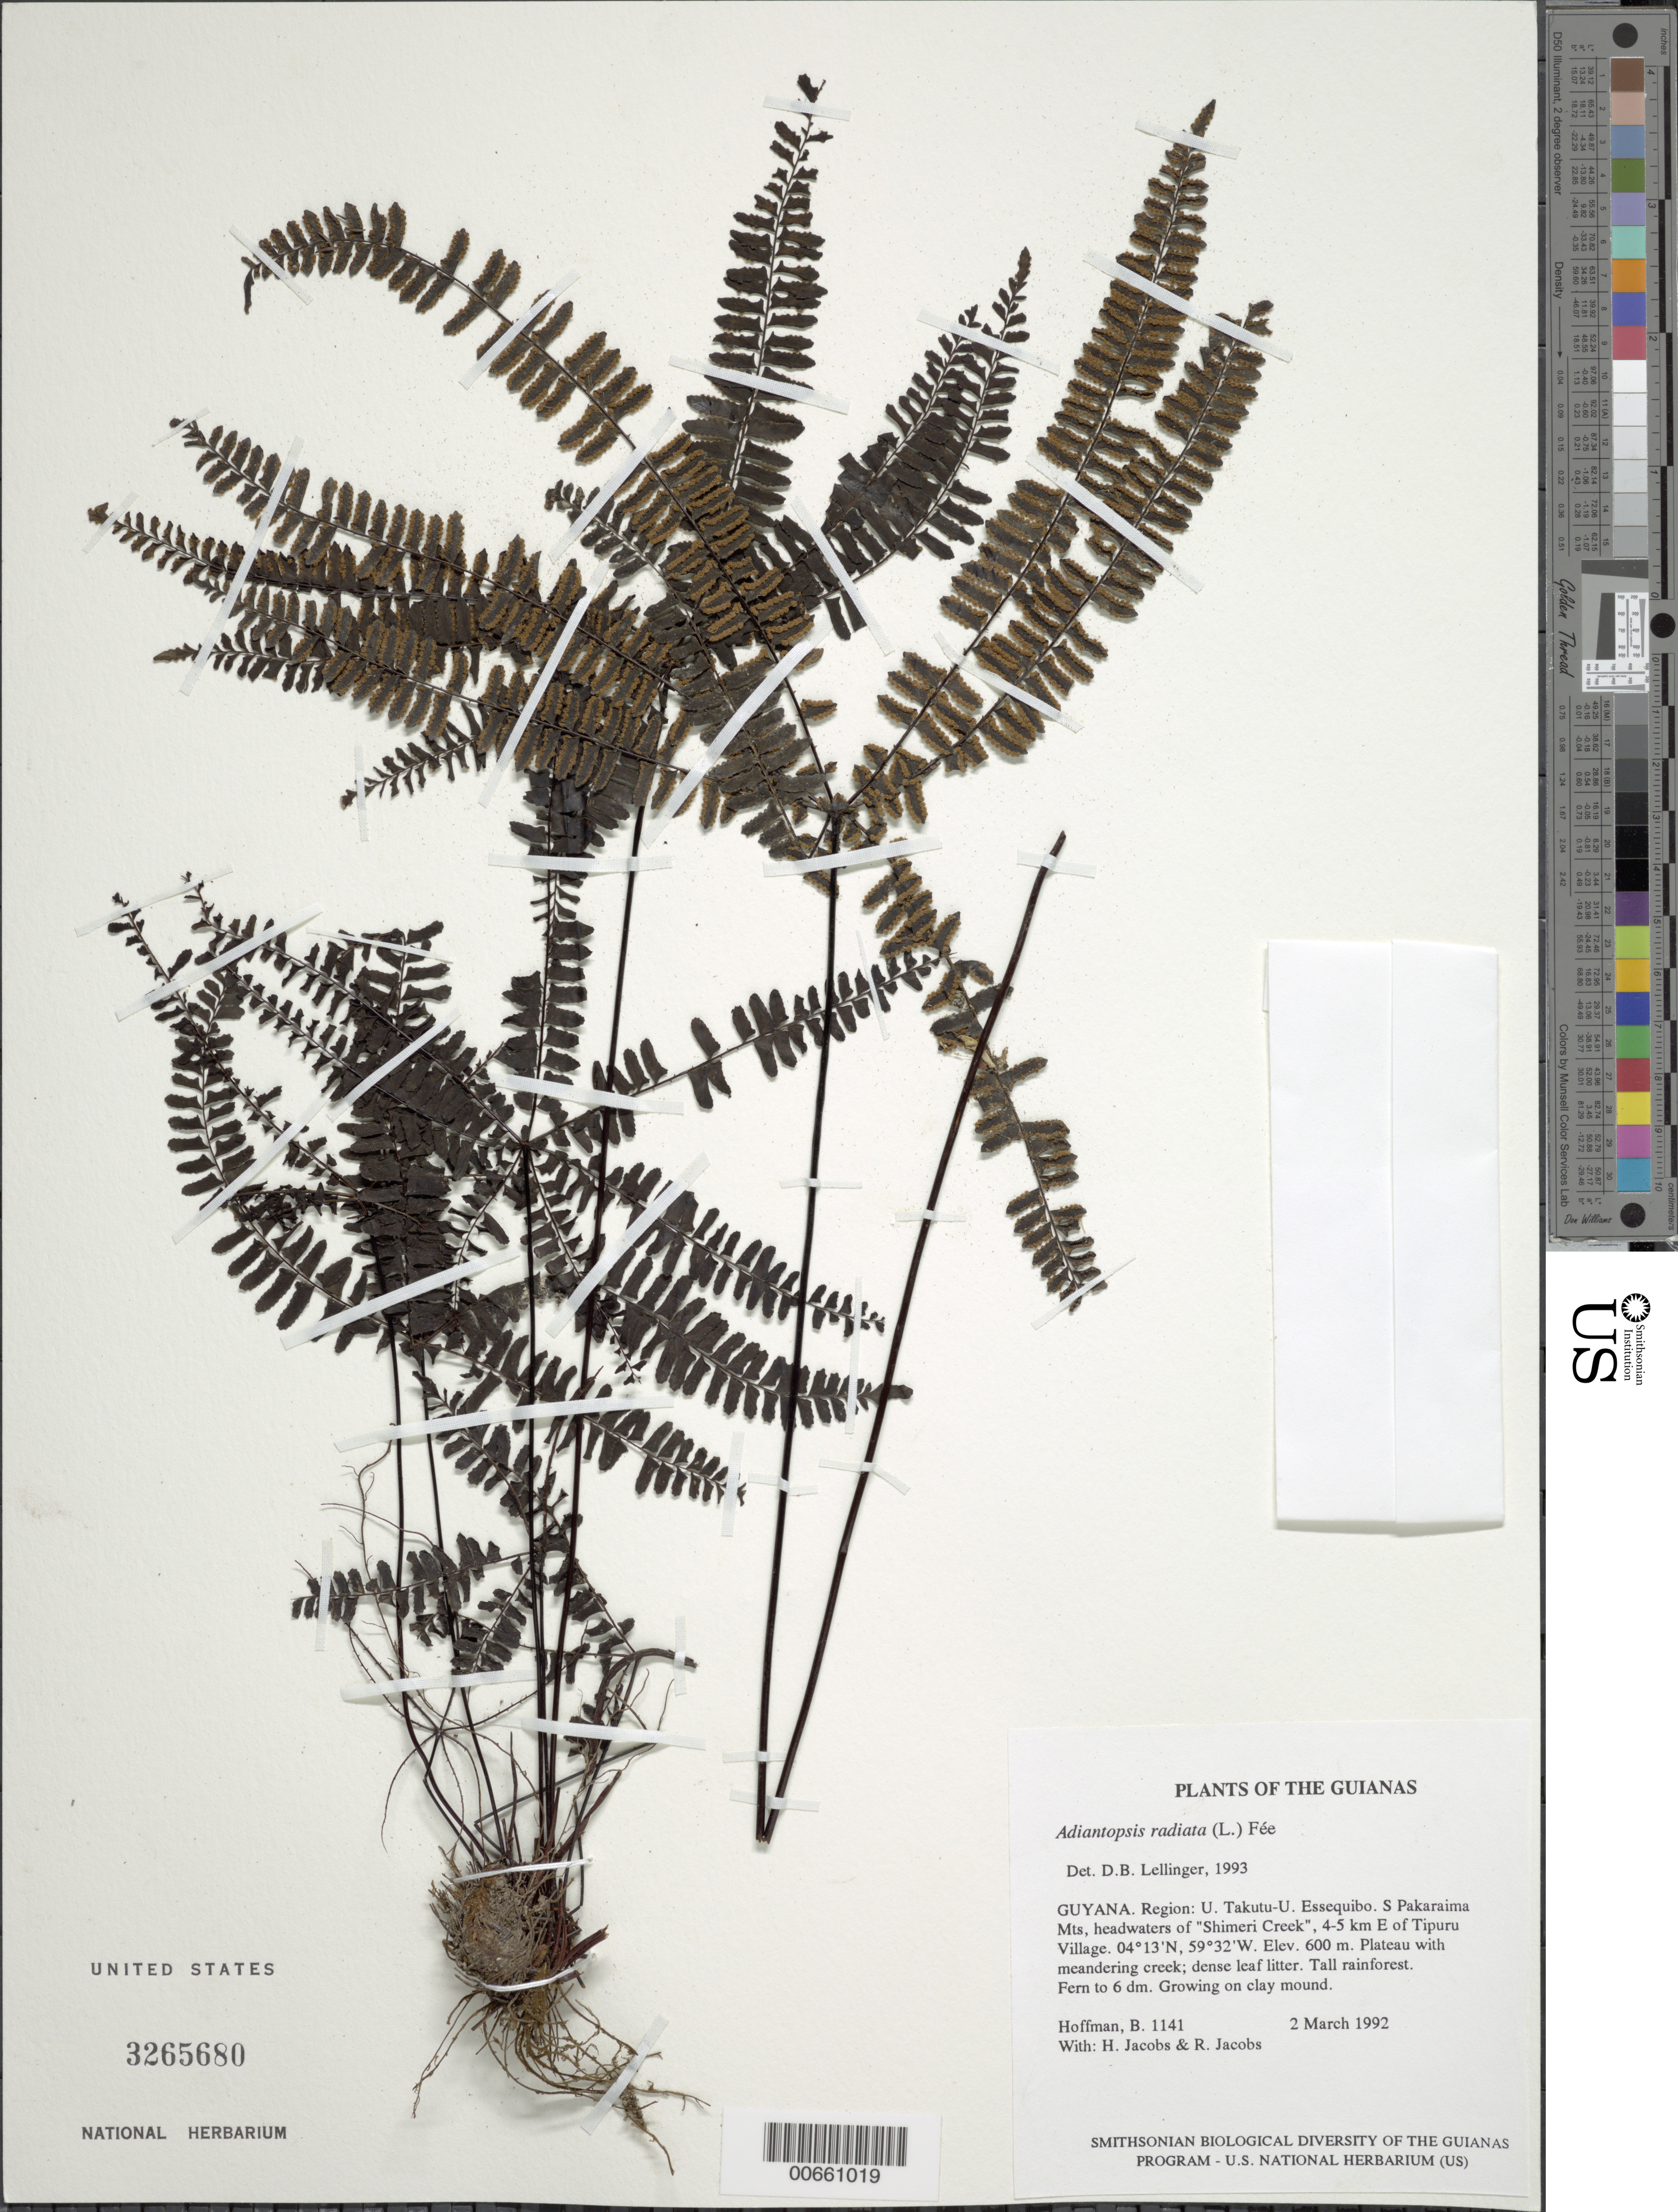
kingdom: Plantae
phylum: Tracheophyta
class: Polypodiopsida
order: Polypodiales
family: Pteridaceae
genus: Adiantopsis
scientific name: Adiantopsis radiata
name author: (L.) Fée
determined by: Lellinger, David B., (BOT), Smithsonian Institution - National Museum of Natural History (UNITED STATES)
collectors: B. Hoffman, H. Jacobs & R. Jacobs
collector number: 1141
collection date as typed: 2 March 1992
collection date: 1992-03-02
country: Guyana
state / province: U. Takutu-U. Essequibo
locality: S Pakaraima Mts, headwaters of "Shimeri Creek", 4-5 km E of Tipuru Village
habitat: Plateau with meandering creek; dense leaf litter. Tall rainforest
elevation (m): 600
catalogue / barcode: US 3265680